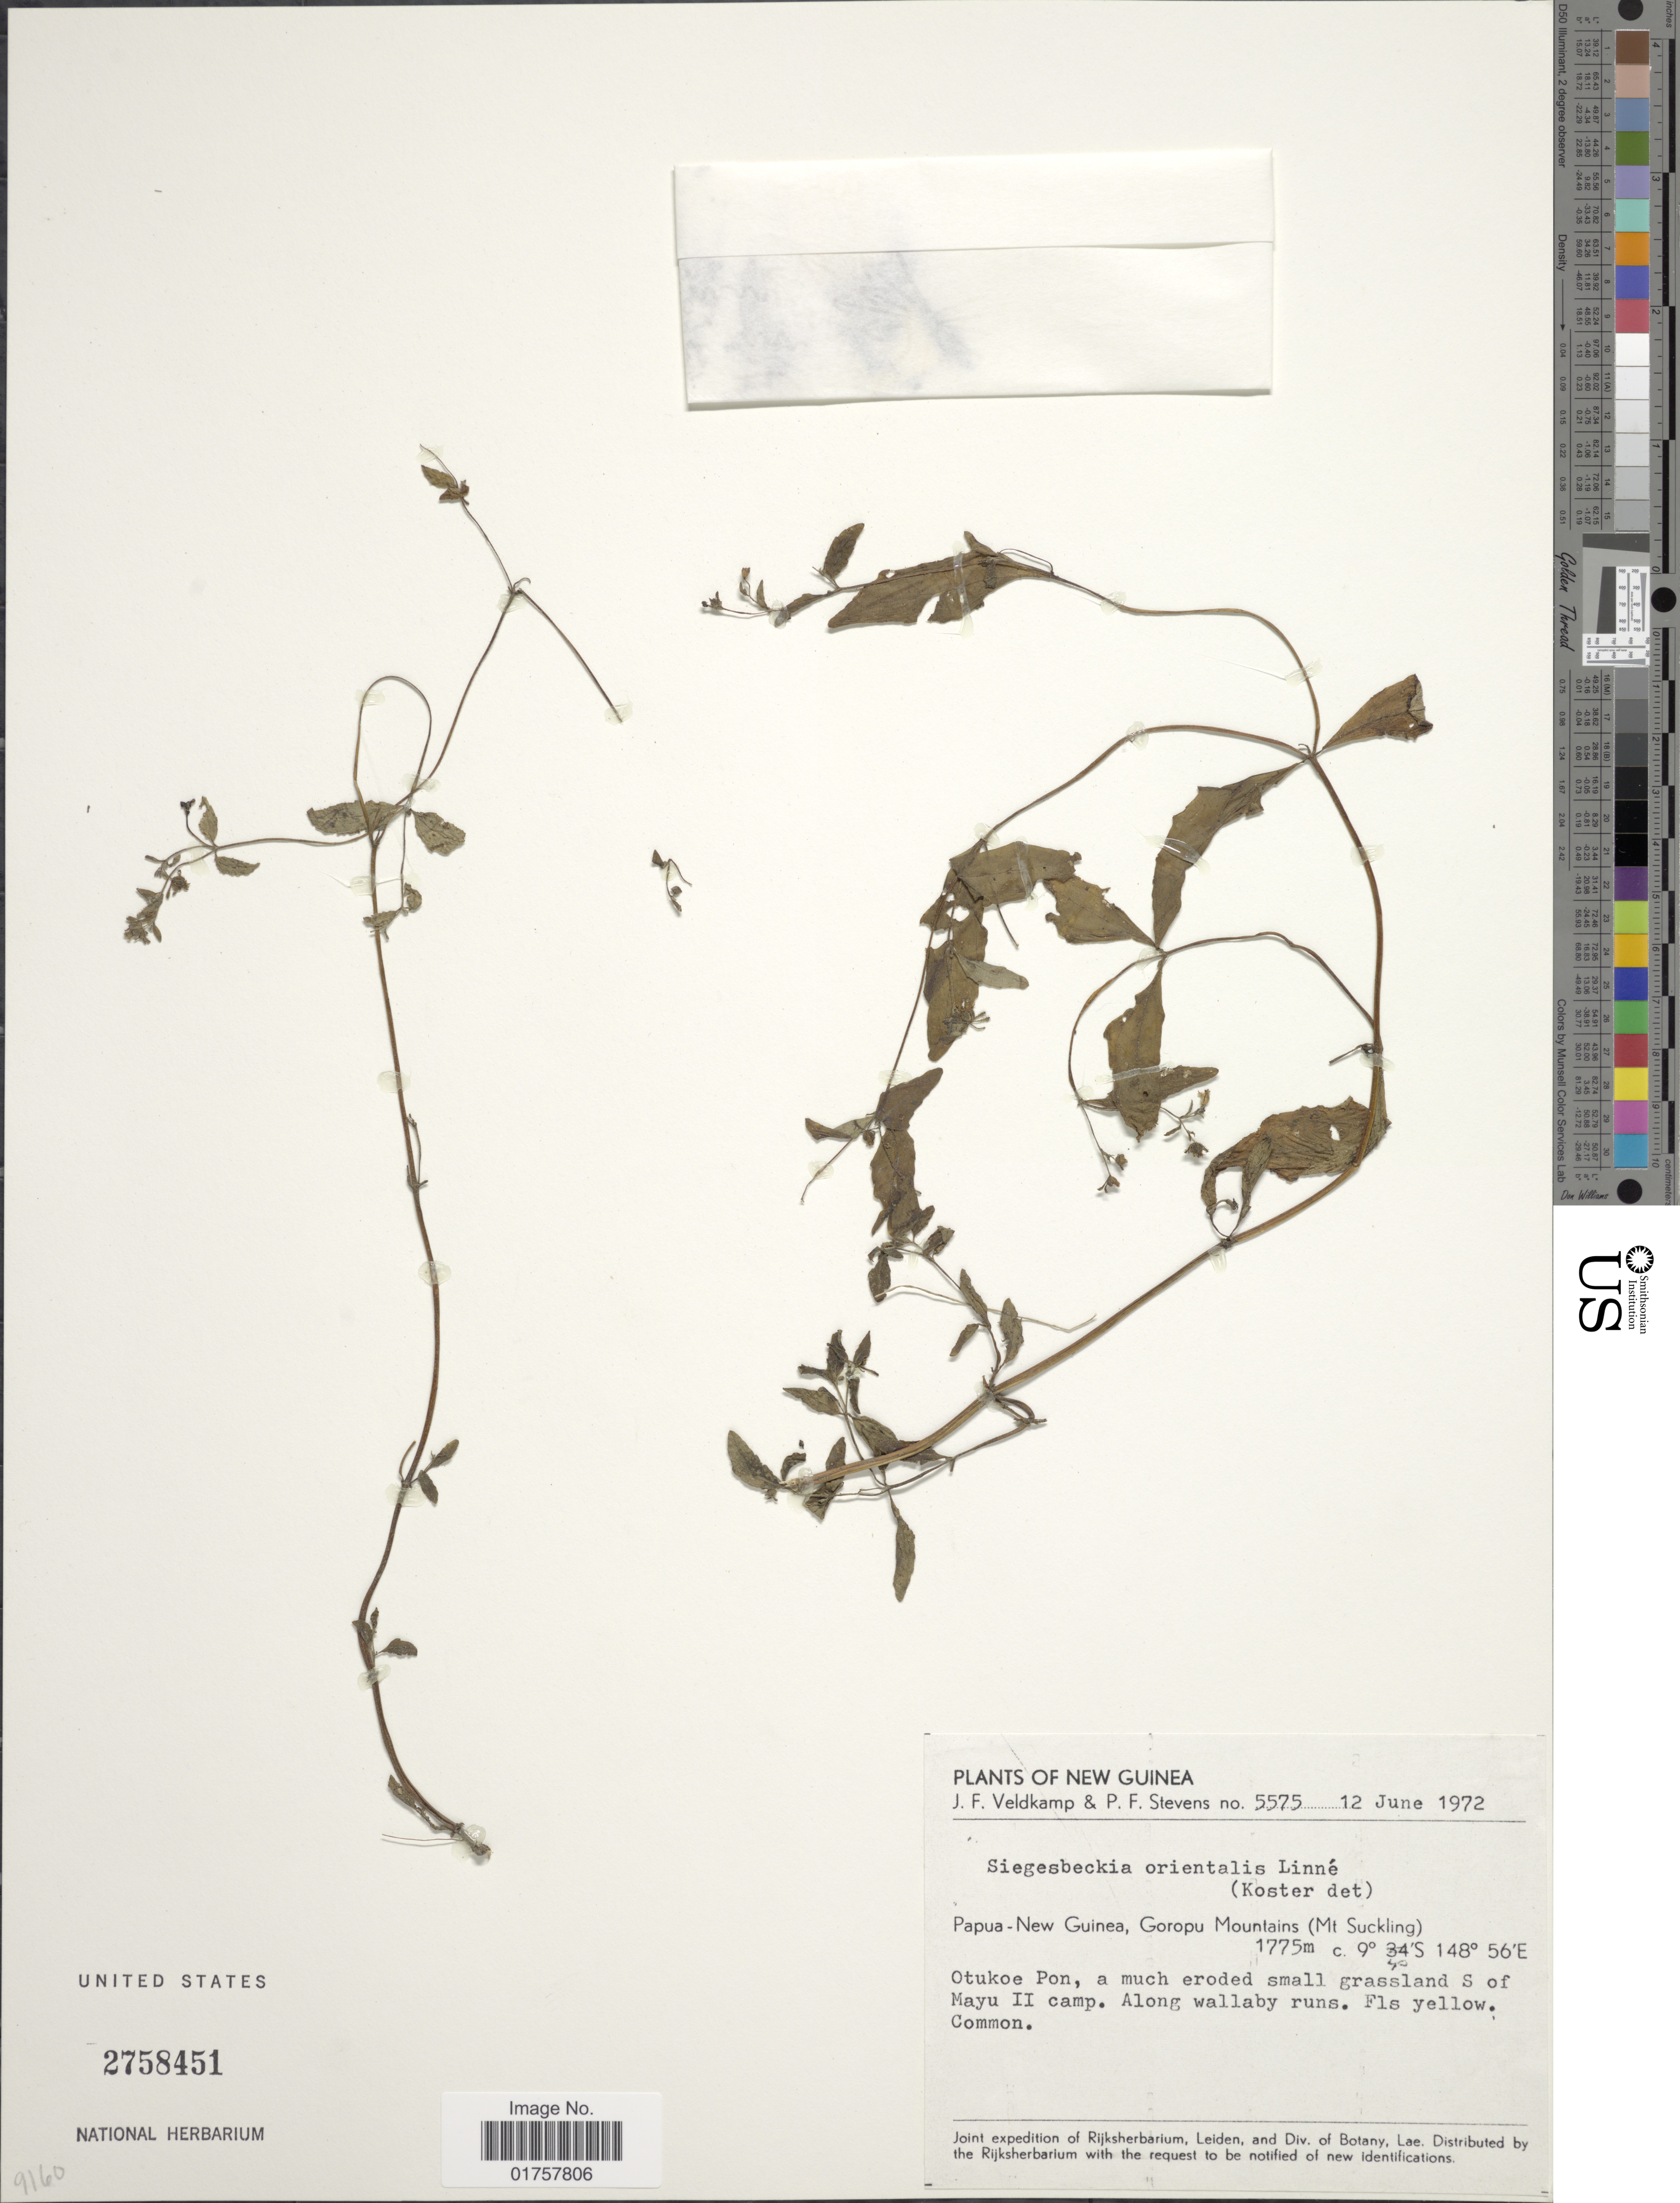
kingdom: Plantae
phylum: Tracheophyta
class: Magnoliopsida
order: Asterales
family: Asteraceae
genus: Sigesbeckia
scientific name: Sigesbeckia orientalis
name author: L.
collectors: J. F. Veldkamp & P. F. Stevens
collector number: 5575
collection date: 1972-06-12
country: Papua New Guinea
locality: New Guinea, Goropu Mountains (Mt Suckling), Otukoe Pon, a much eroded small grassland S of Mayu II camp, Along wallaby runs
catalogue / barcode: US 2758451